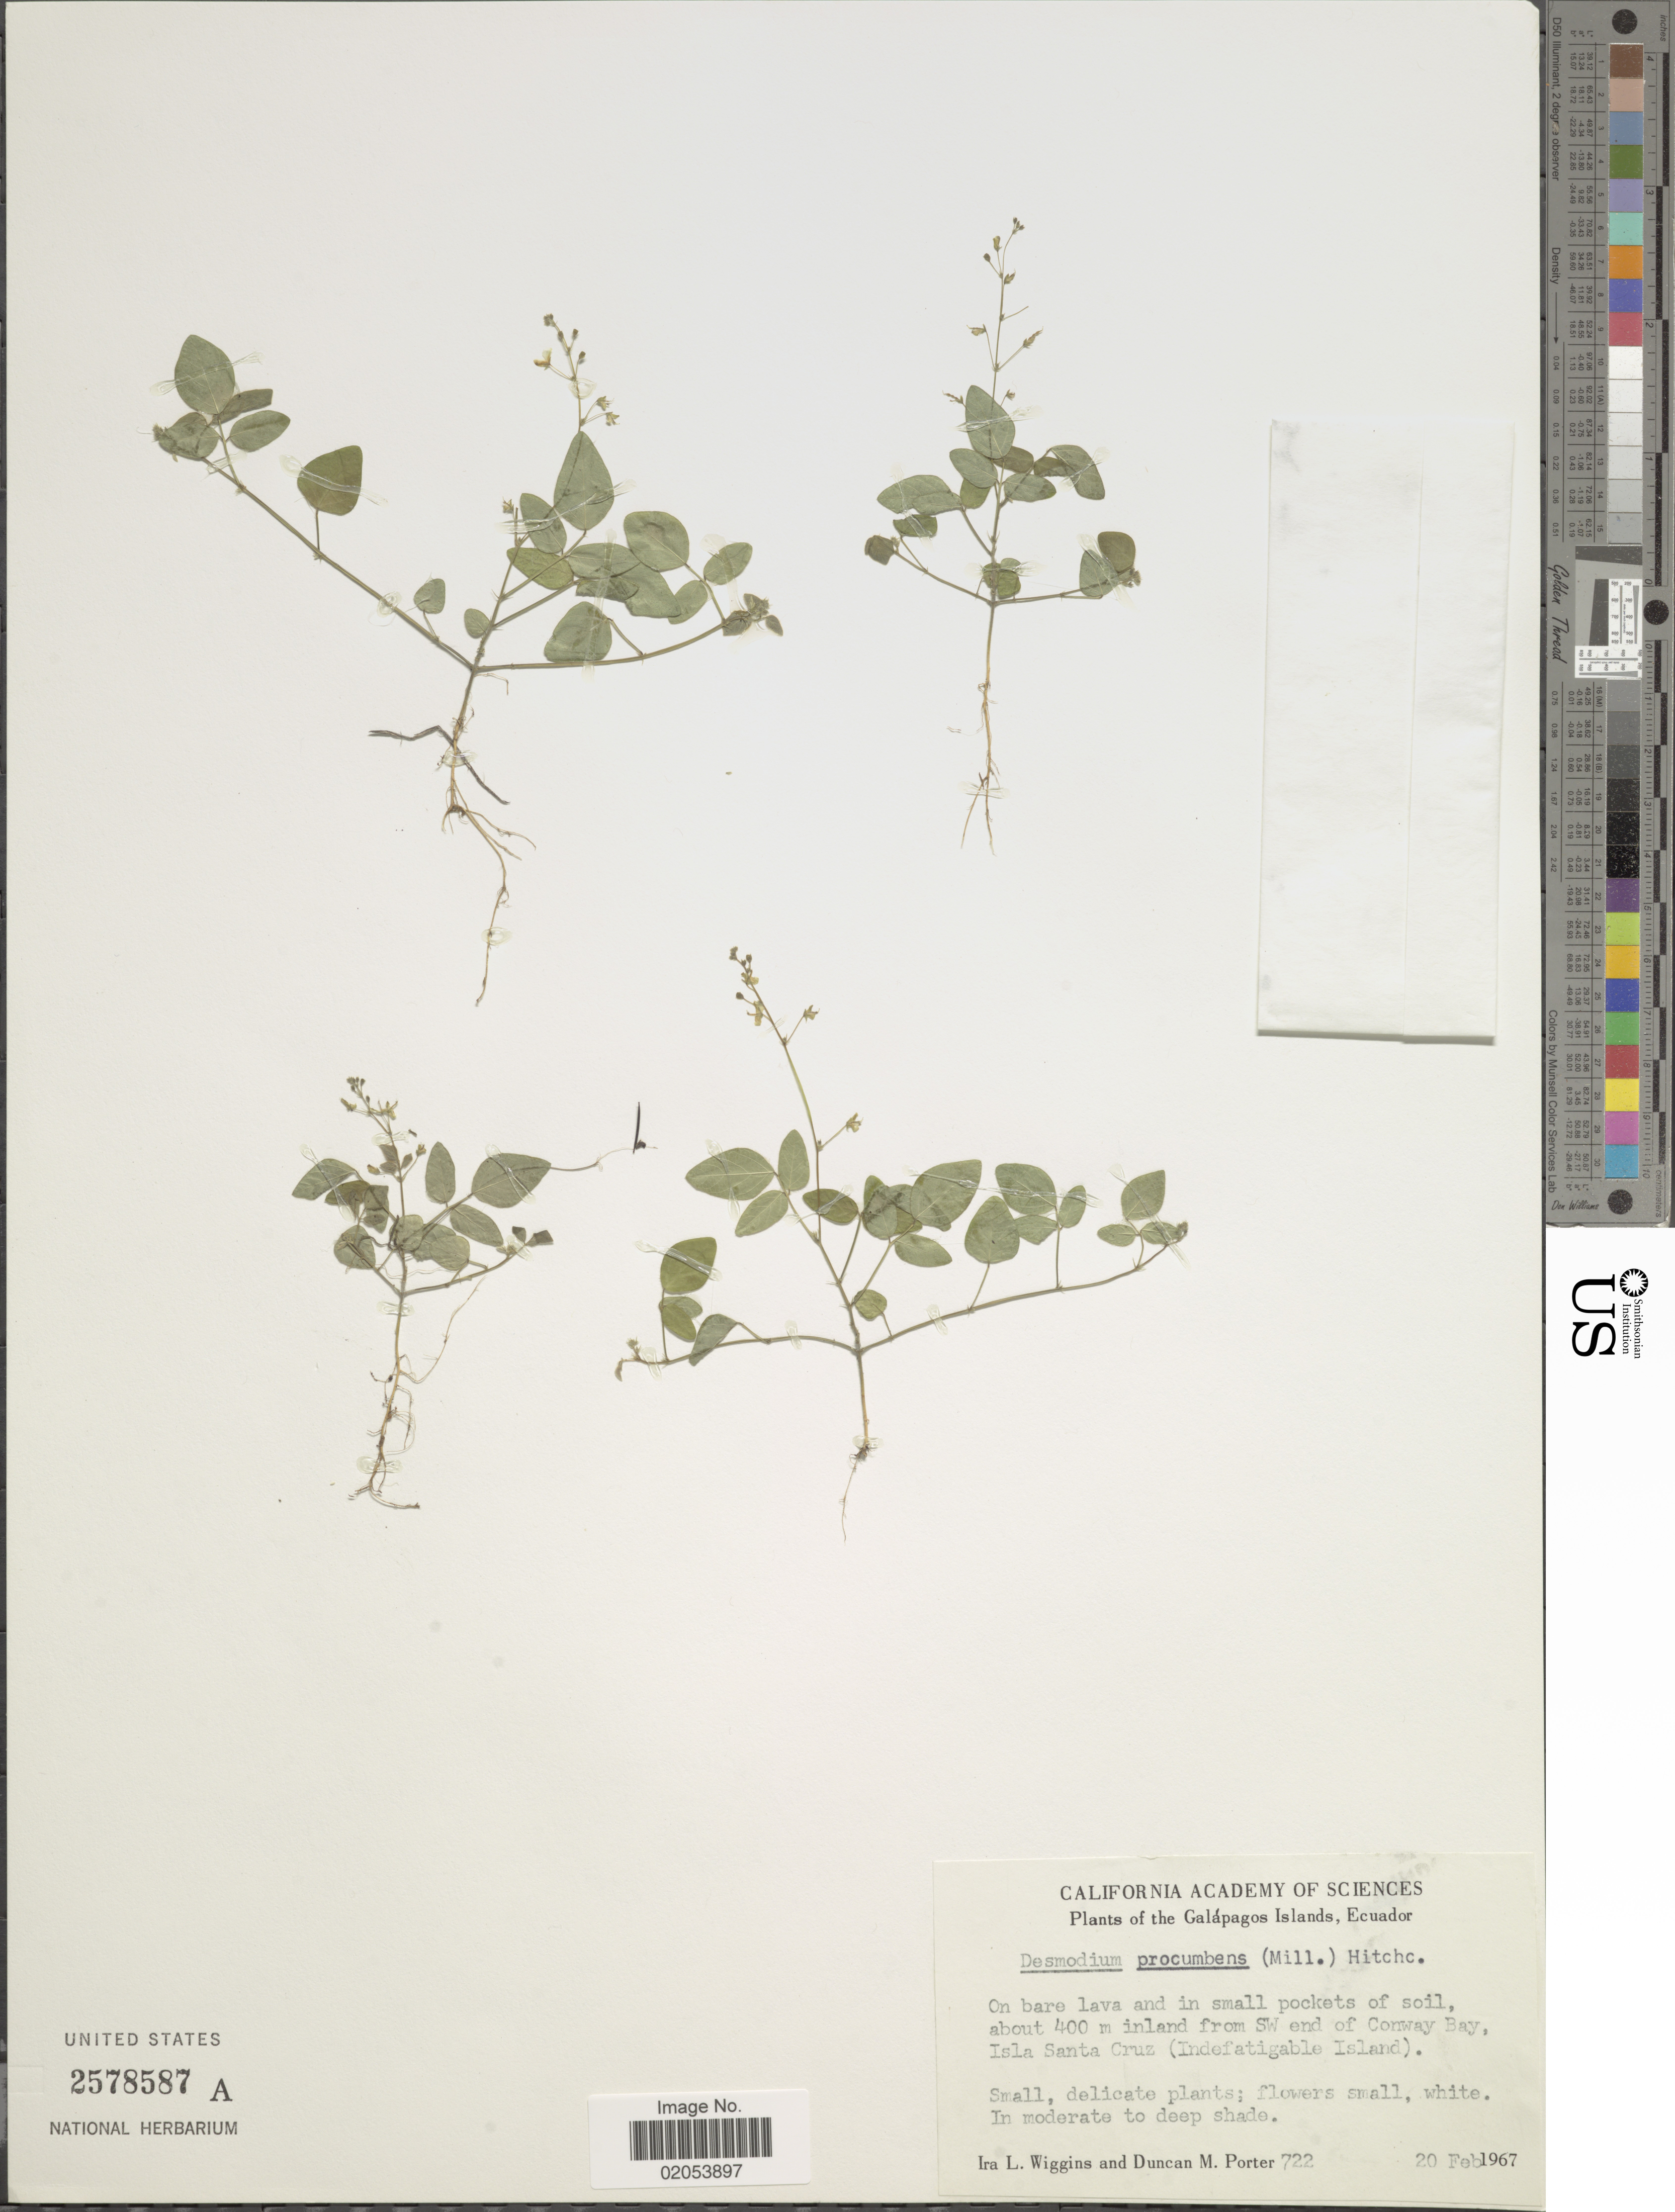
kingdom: Plantae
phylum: Tracheophyta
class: Magnoliopsida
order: Fabales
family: Fabaceae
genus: Desmodium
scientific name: Desmodium procumbens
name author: (Mill.) Hitchc.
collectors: I. L. Wiggins & D. Porter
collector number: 722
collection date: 1967-02-20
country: Ecuador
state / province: Colón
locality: Galapagos Islands. On bare lava and in small pockets of soil, about 400 m inland from SW of Conway Bay, Isla Santa Cruz (indefatigable Island)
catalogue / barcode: US 2578587A